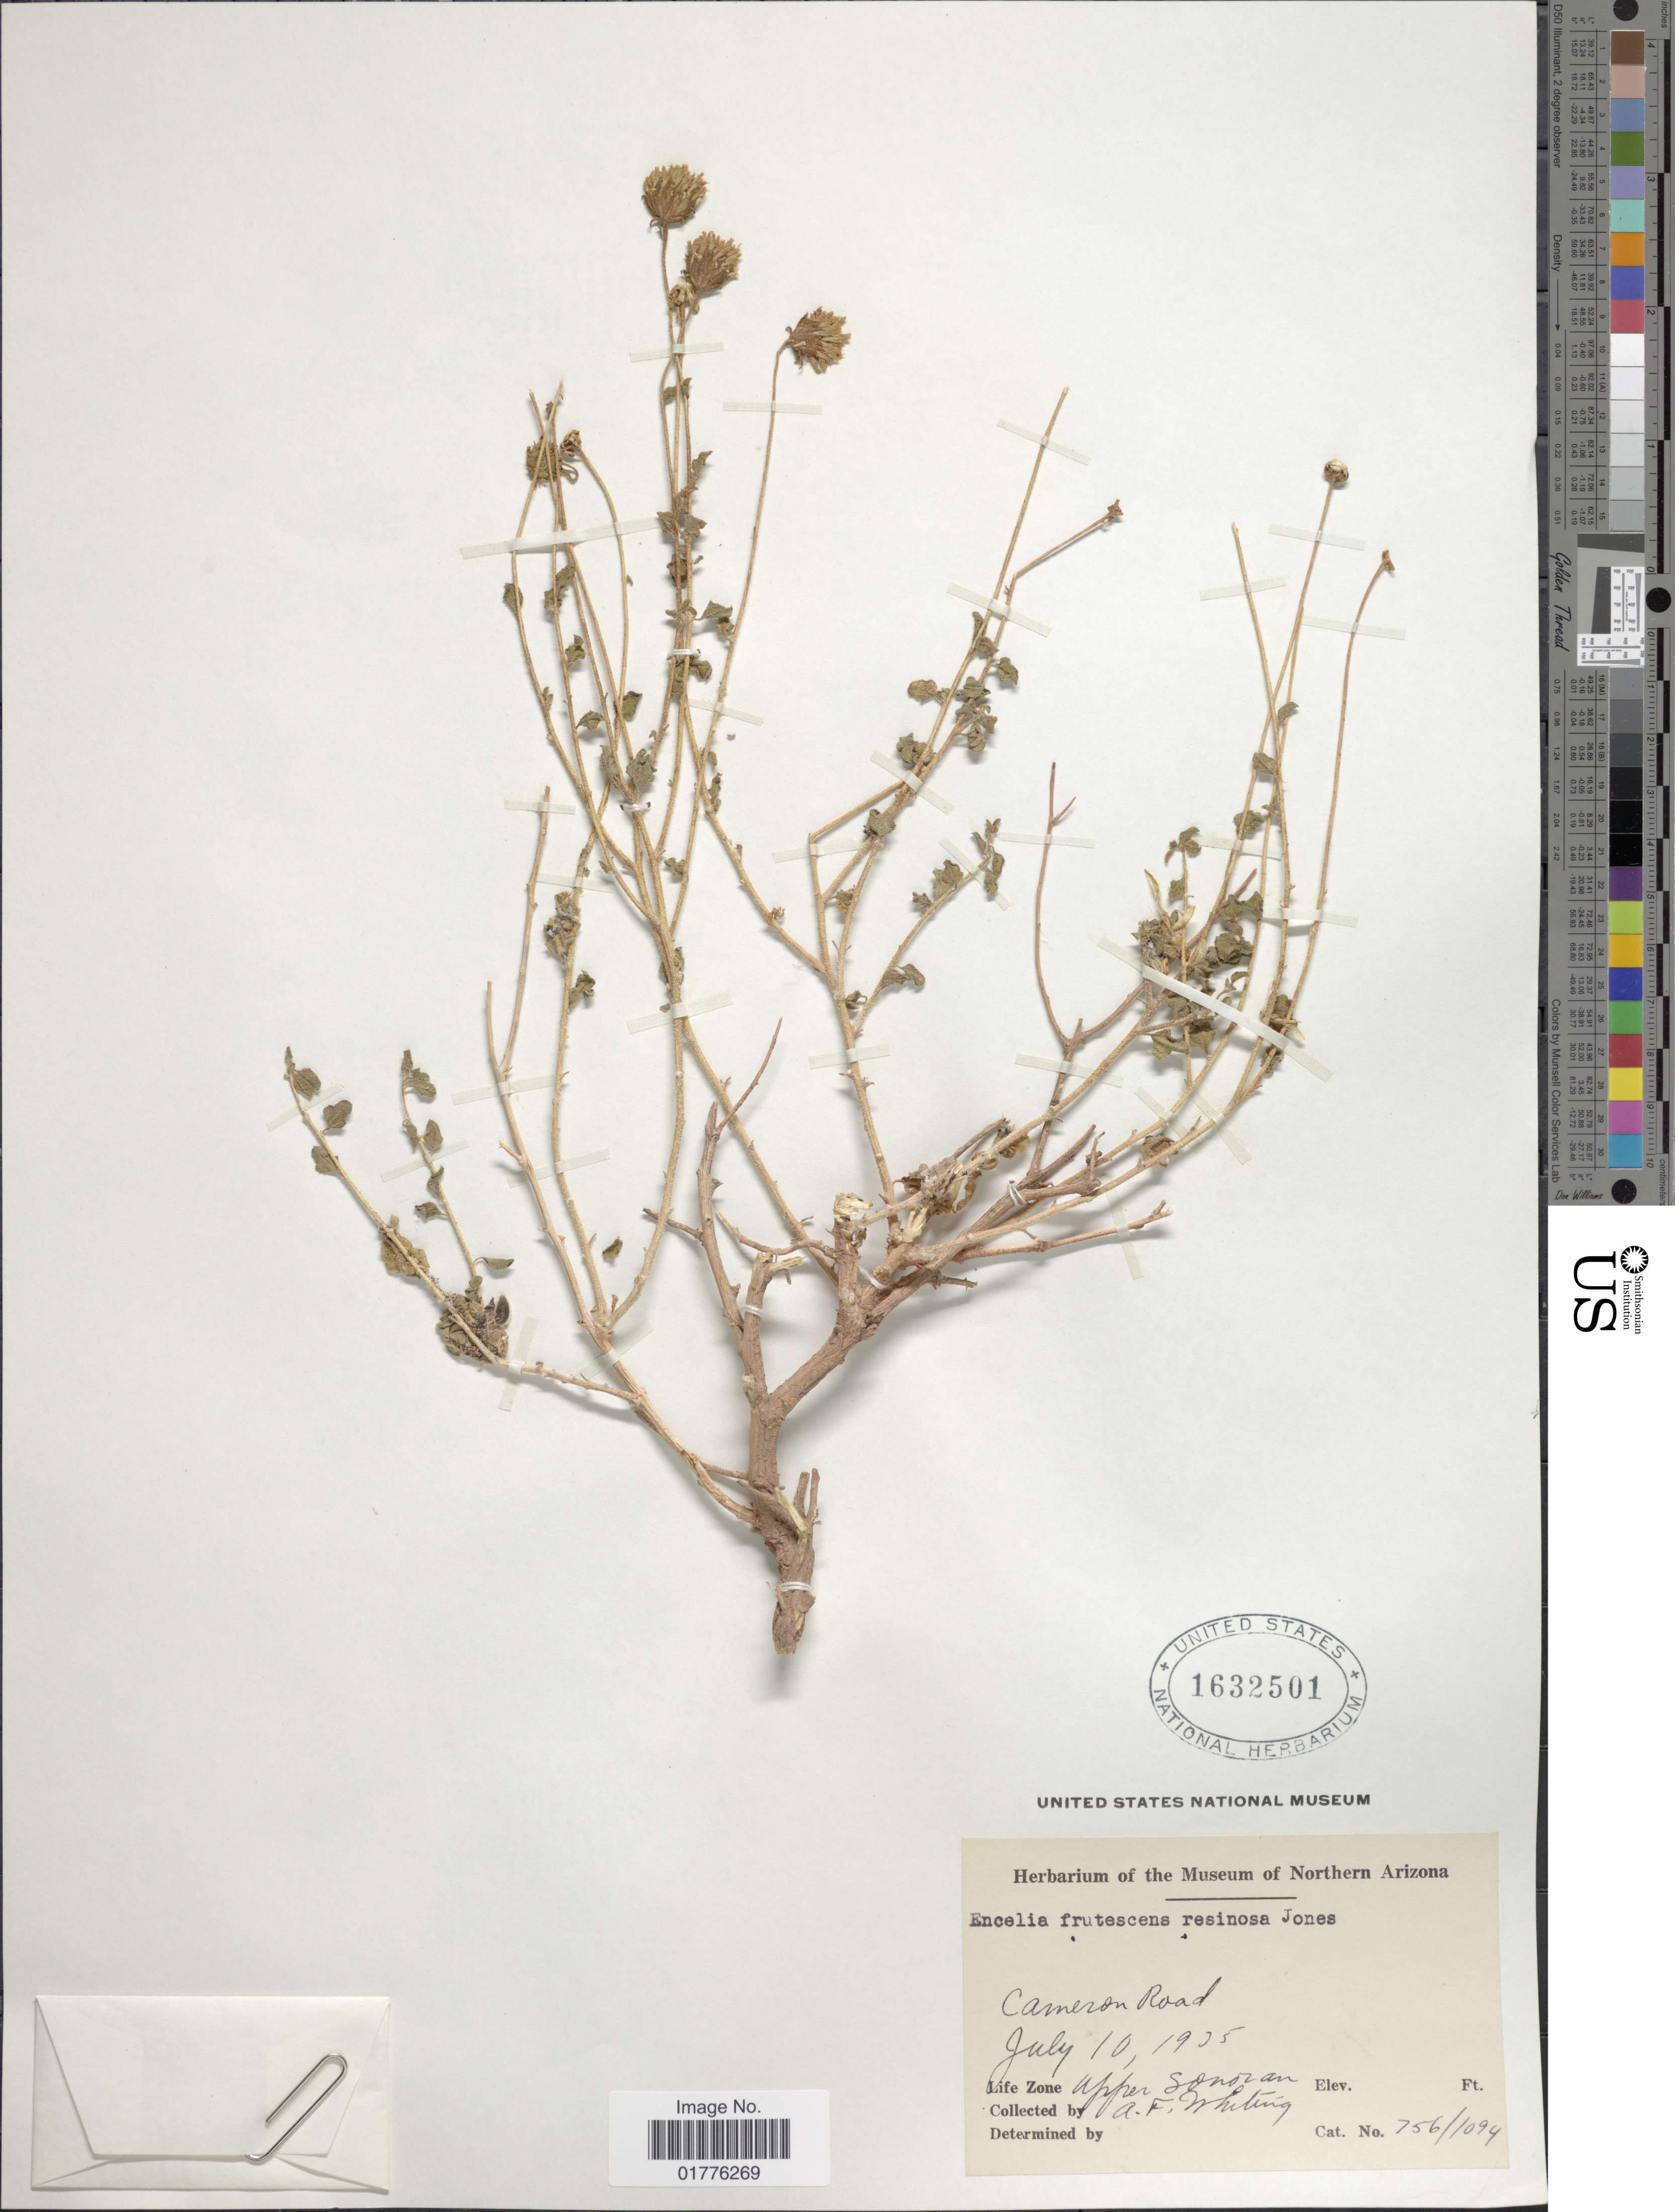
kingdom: Plantae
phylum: Tracheophyta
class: Magnoliopsida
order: Asterales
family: Asteraceae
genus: Encelia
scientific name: Encelia frutescens var. resinosa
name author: M.E. Jones ex S.F. Blake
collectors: A. F. Whiting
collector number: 756/1094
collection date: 1905-07-10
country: United States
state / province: Arizona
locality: Cameron Road, Upper Sonoran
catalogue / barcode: US 1632501